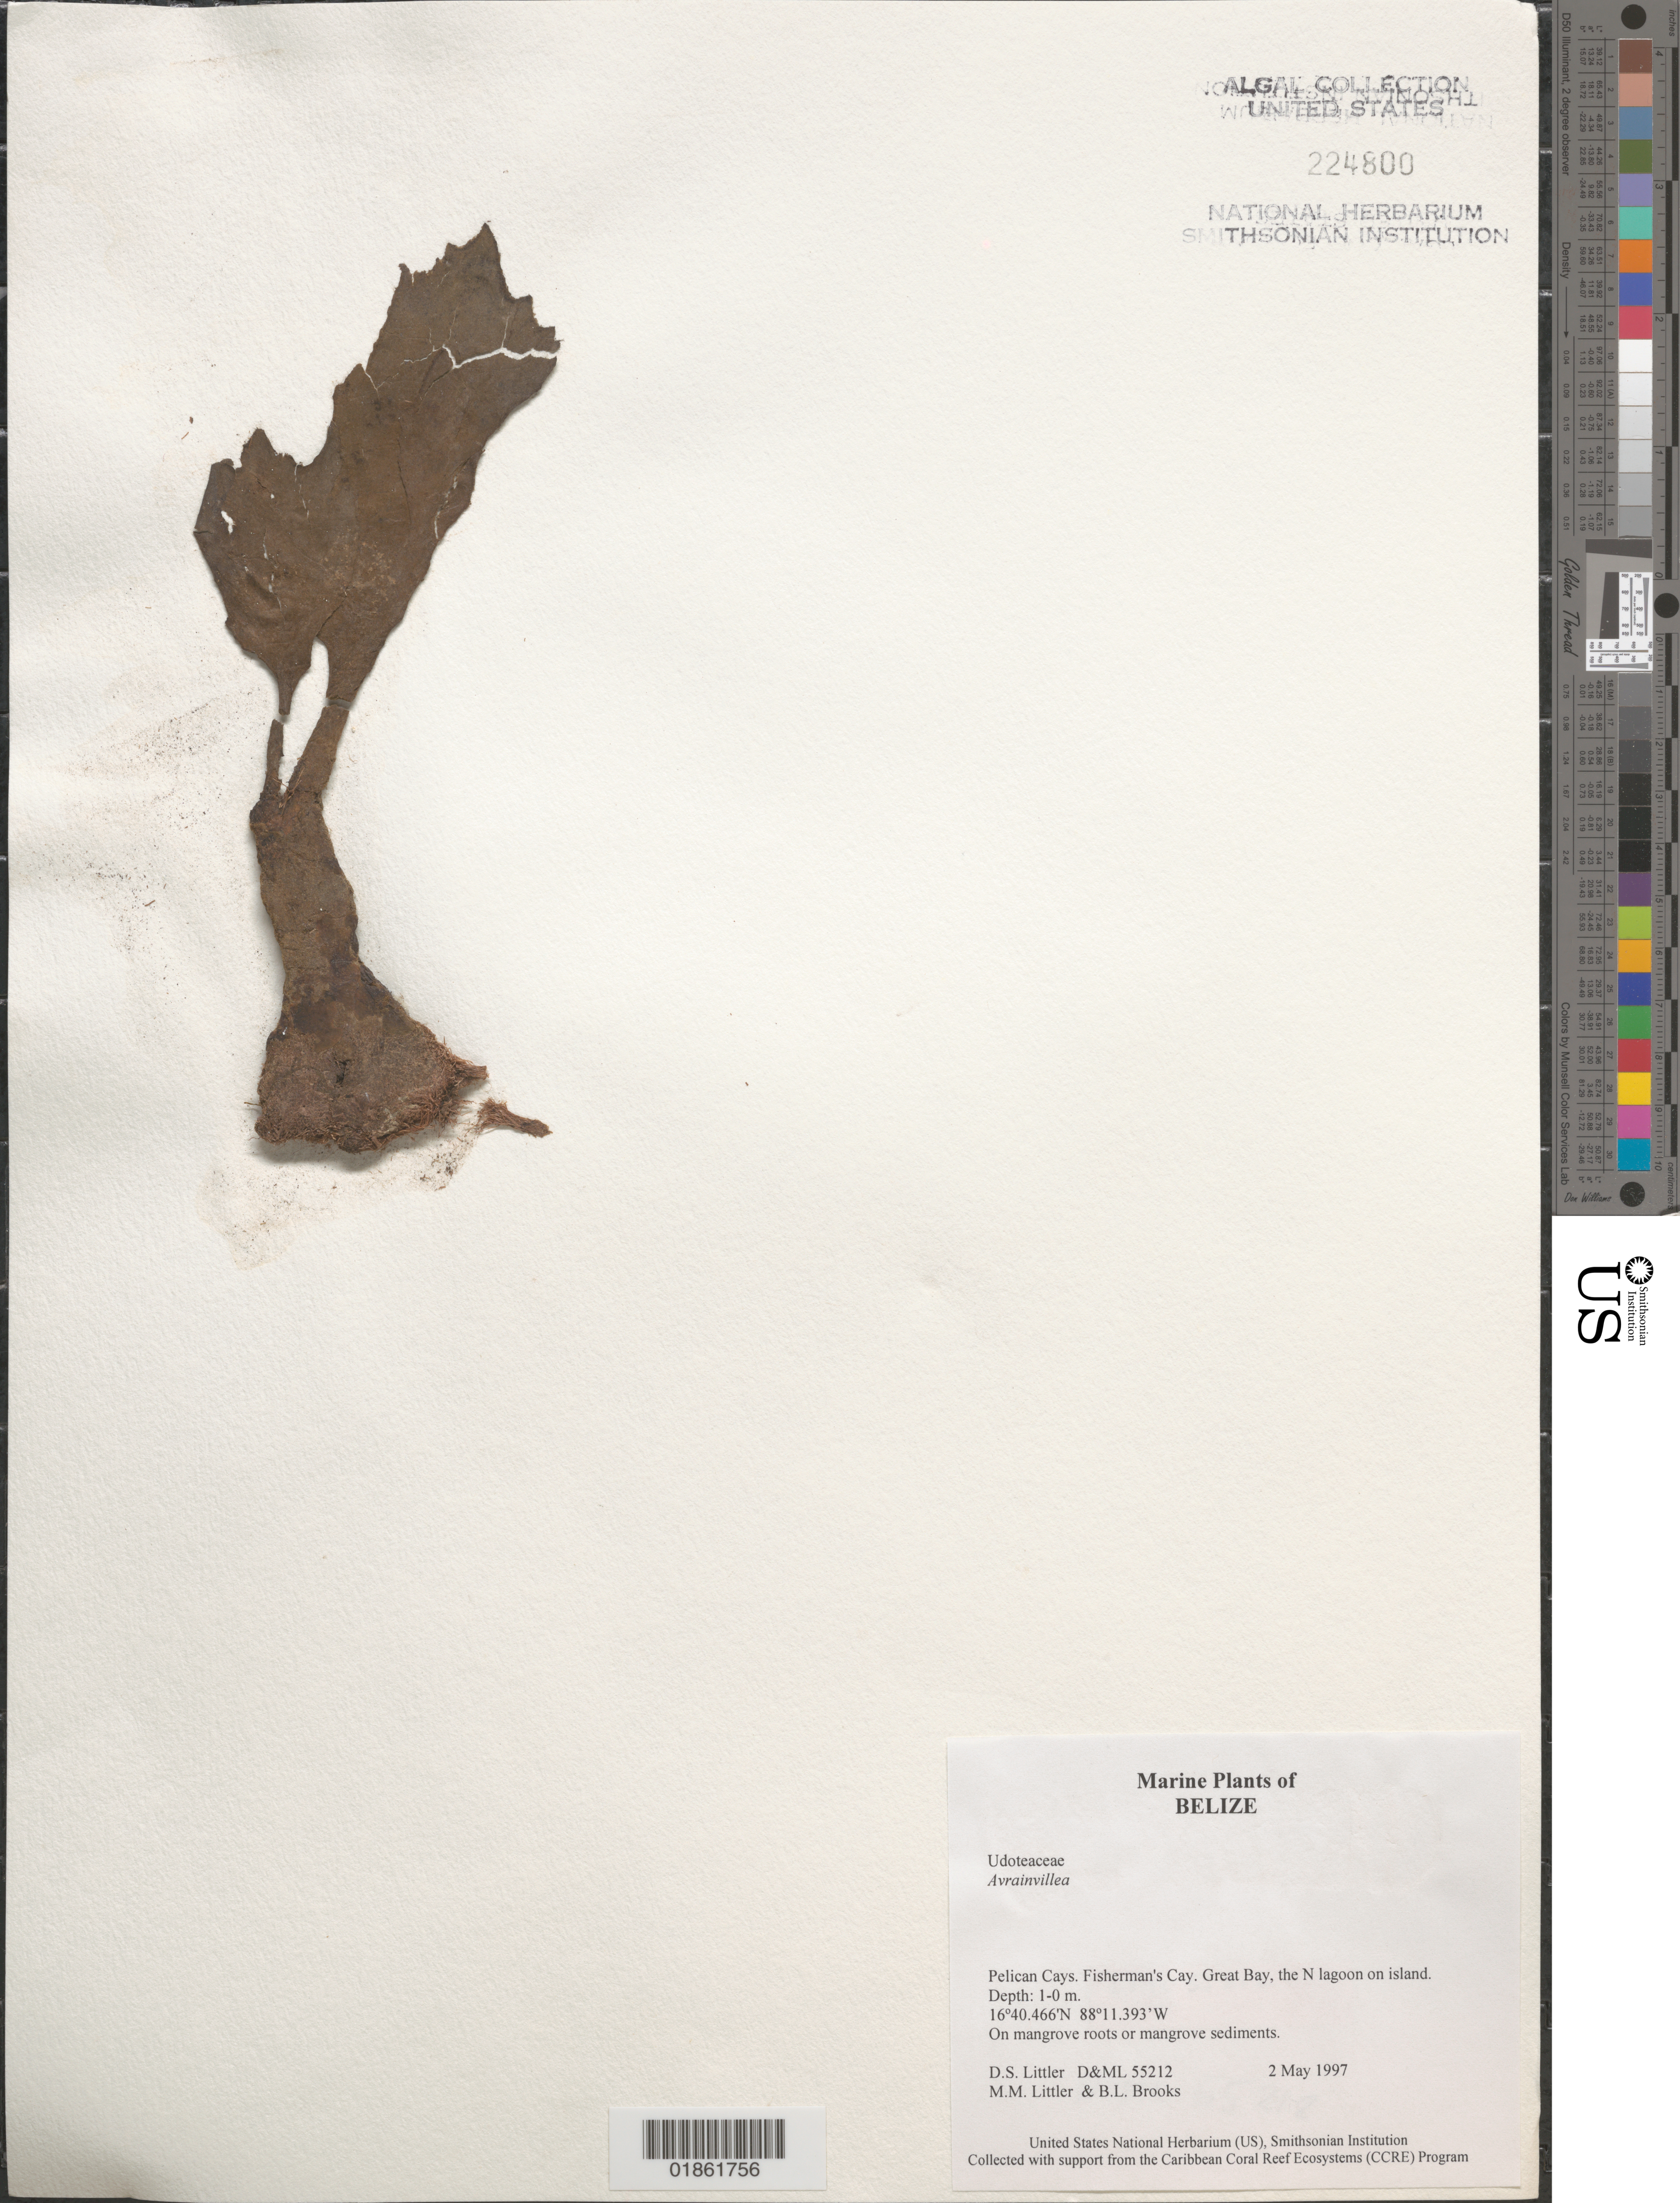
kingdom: Plantae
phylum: Chlorophyta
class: Ulvophyceae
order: Bryopsidales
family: Dichotomosiphonaceae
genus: Avrainvillea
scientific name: Avrainvillea sp.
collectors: D. S. Littler & M. M. Littler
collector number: D&ML 55212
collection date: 1997-05-02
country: Belize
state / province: Stann Creek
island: Fisherman's Cay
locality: Pelican Cays. Fisherman's Cay, N side. Great Bay.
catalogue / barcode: US 224800